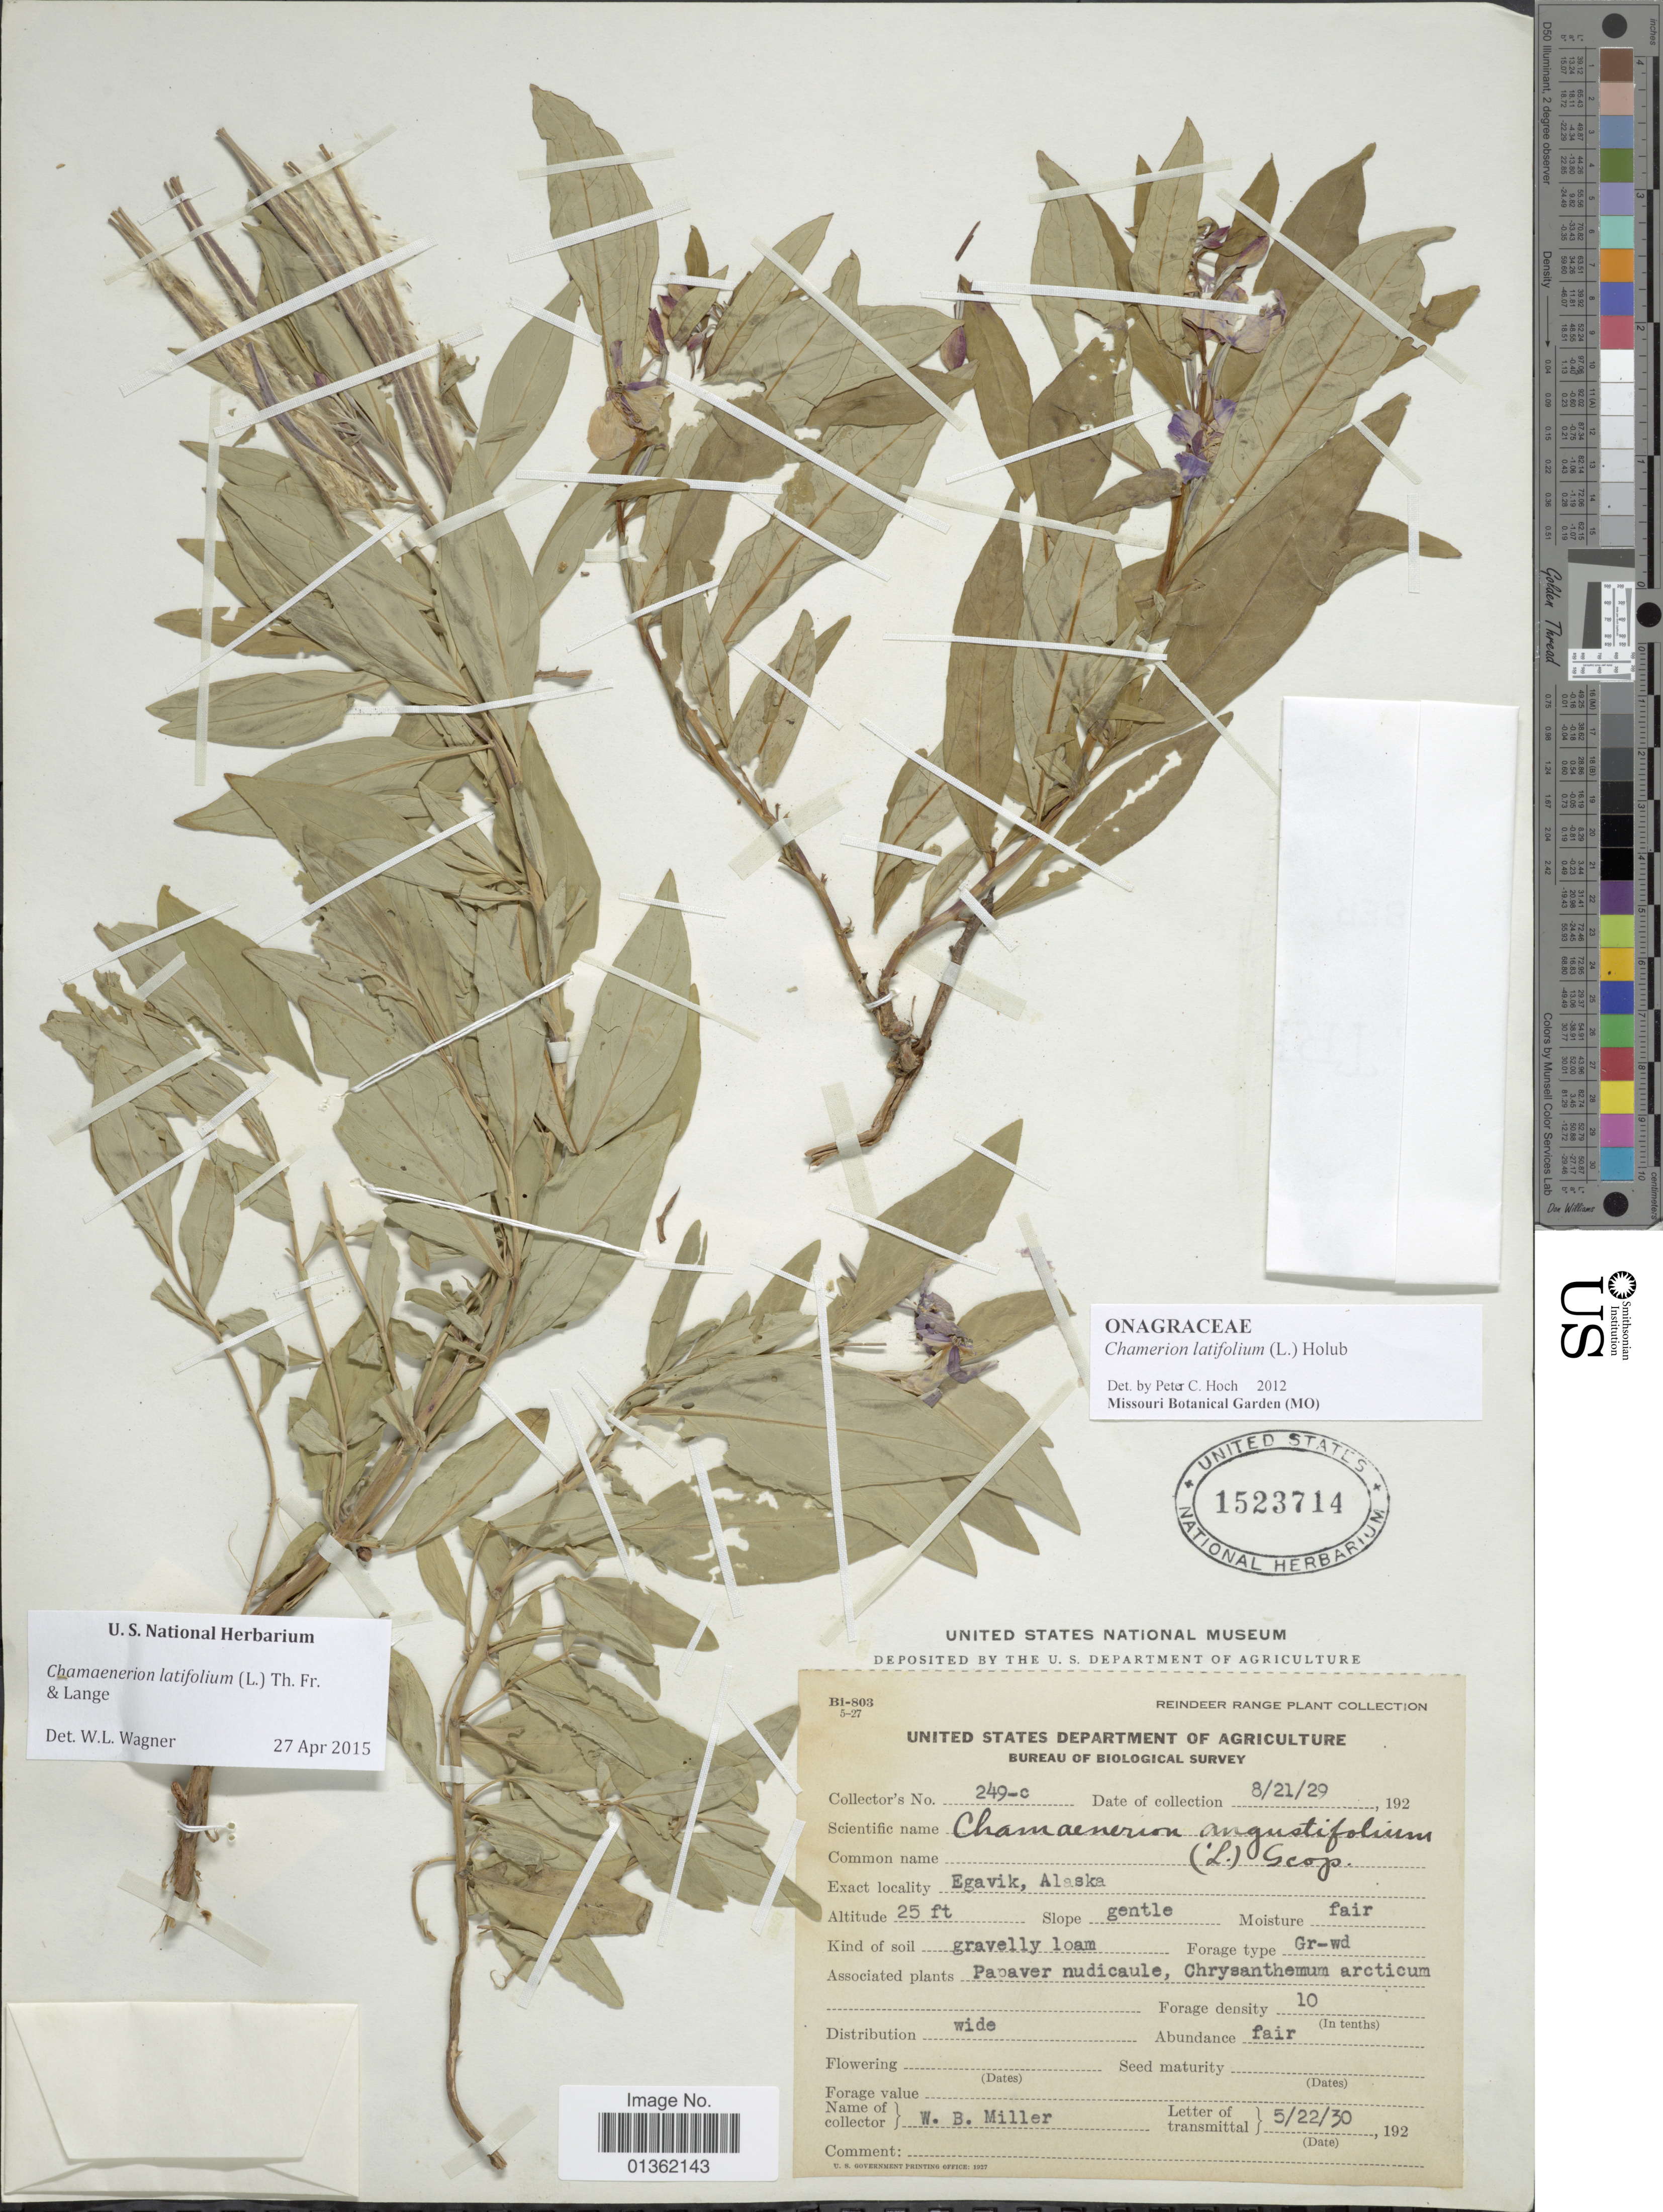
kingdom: Plantae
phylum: Tracheophyta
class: Magnoliopsida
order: Myrtales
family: Onagraceae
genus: Chamaenerion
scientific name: Chamaenerion latifolium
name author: (L.) Th. Fr. & Lange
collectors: W. Miller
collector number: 249-c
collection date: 1929-08-21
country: United States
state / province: Alaska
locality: Egavik.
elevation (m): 8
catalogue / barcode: US 1523714